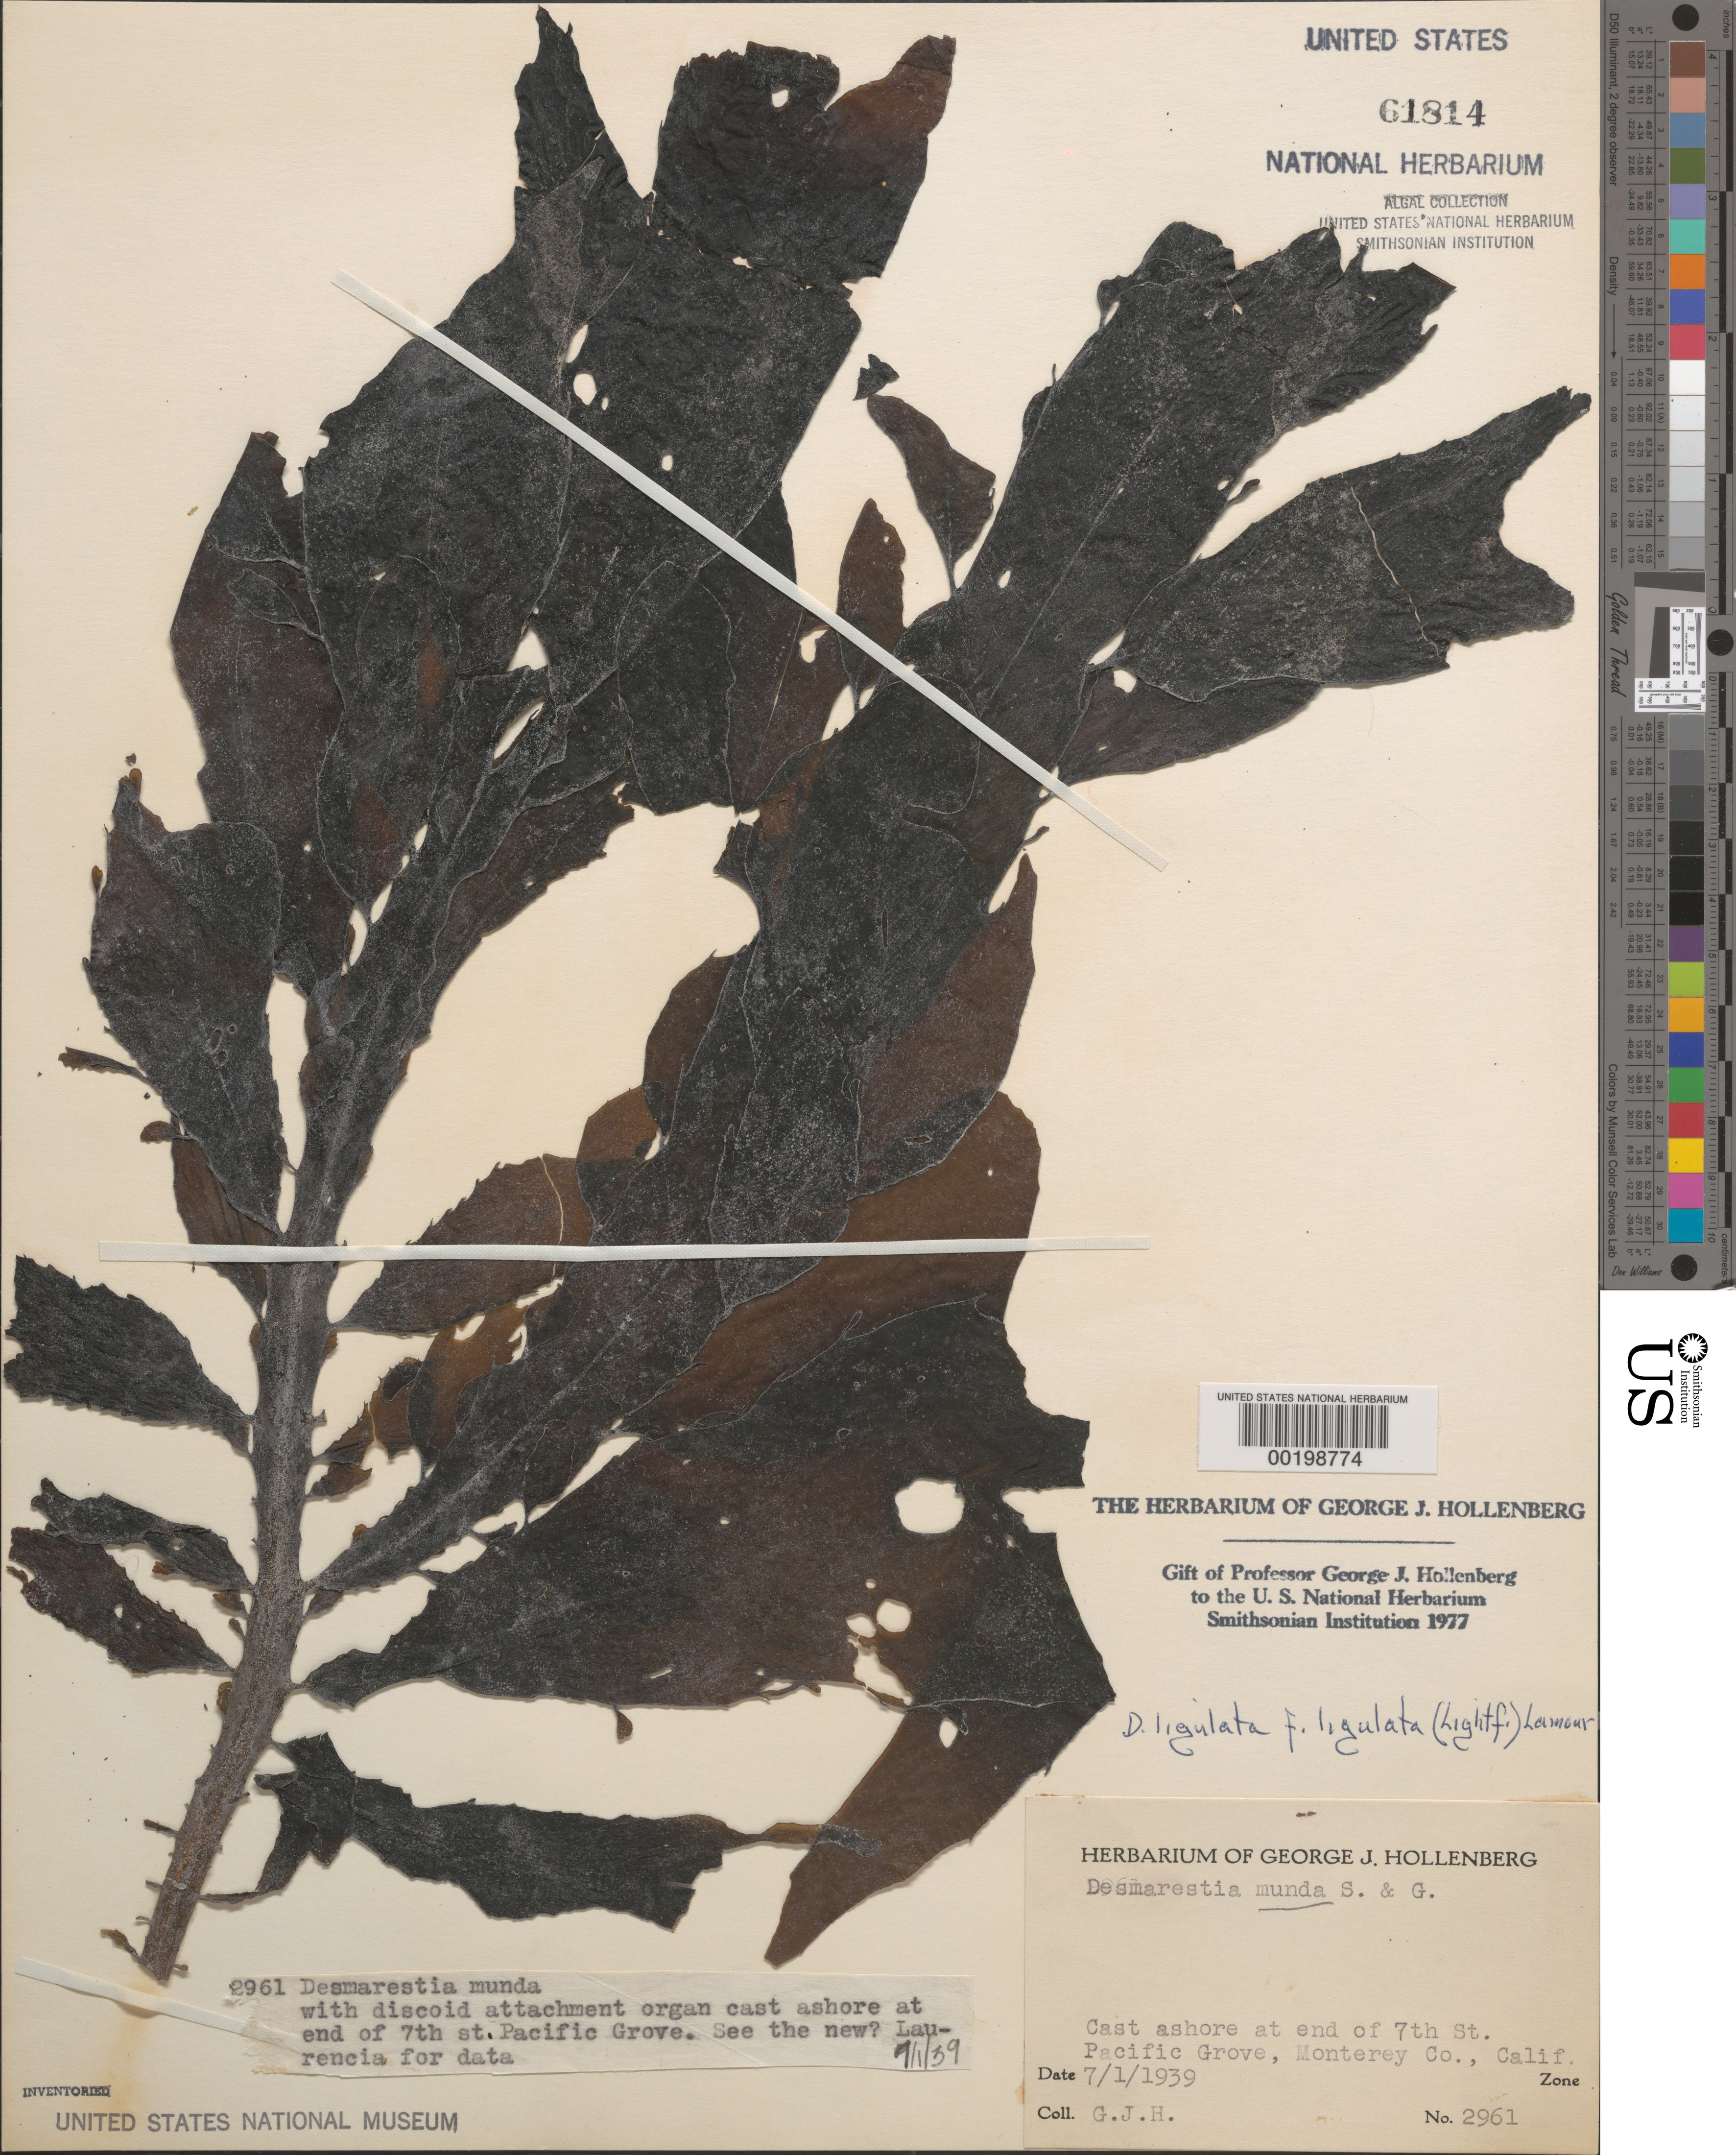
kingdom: Chromista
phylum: Ochrophyta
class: Phaeophyceae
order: Desmarestiales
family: Desmarestiaceae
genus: Desmarestia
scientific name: Desmarestia ligulata f. ligulata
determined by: Hollenberg, George J.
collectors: G. Hollenberg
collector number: GJH 2961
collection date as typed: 01 Jul 1939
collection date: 1939-07-01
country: United States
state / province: California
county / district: Monterey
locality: Pacific Grove, end of 7th Street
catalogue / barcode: US 61814